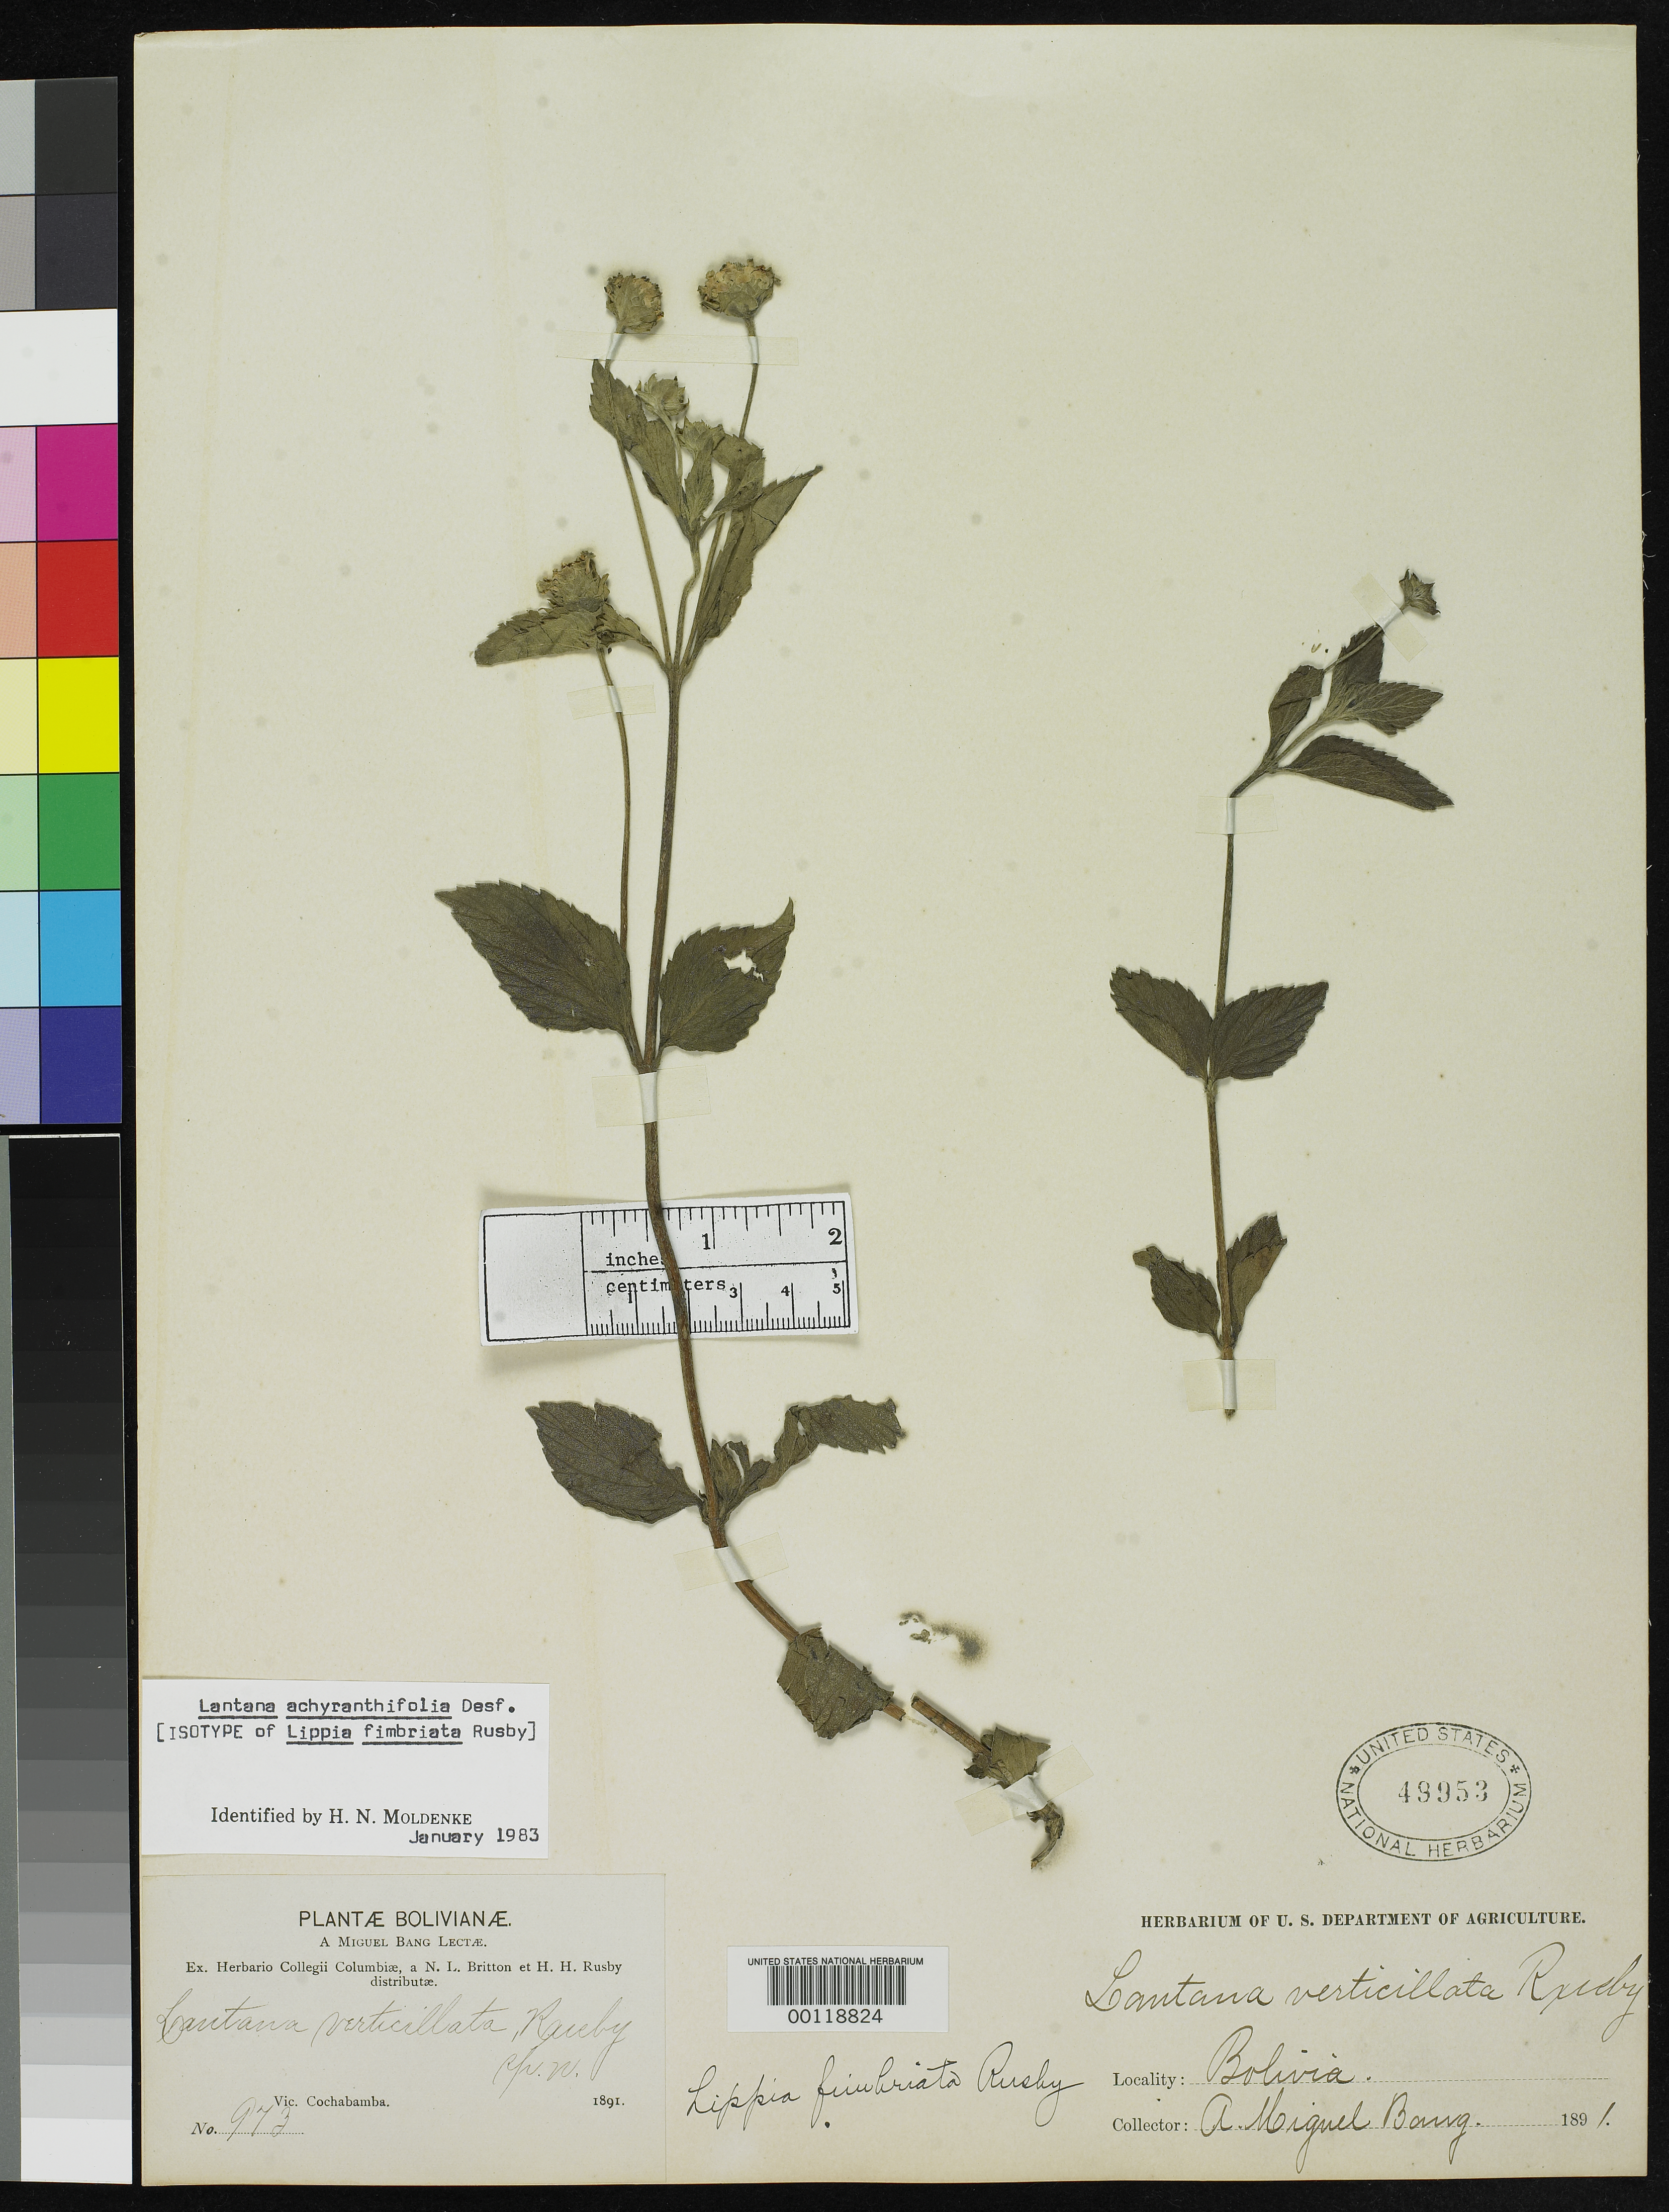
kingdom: Plantae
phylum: Tracheophyta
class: Magnoliopsida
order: Lamiales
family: Verbenaceae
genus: Lippia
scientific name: Lippia fimbriata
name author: Rusby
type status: Isotype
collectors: M. Bang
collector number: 973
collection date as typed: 1891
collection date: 1891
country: Bolivia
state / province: Cochabamba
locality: Vic. Cochabamba.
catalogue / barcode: US 49953